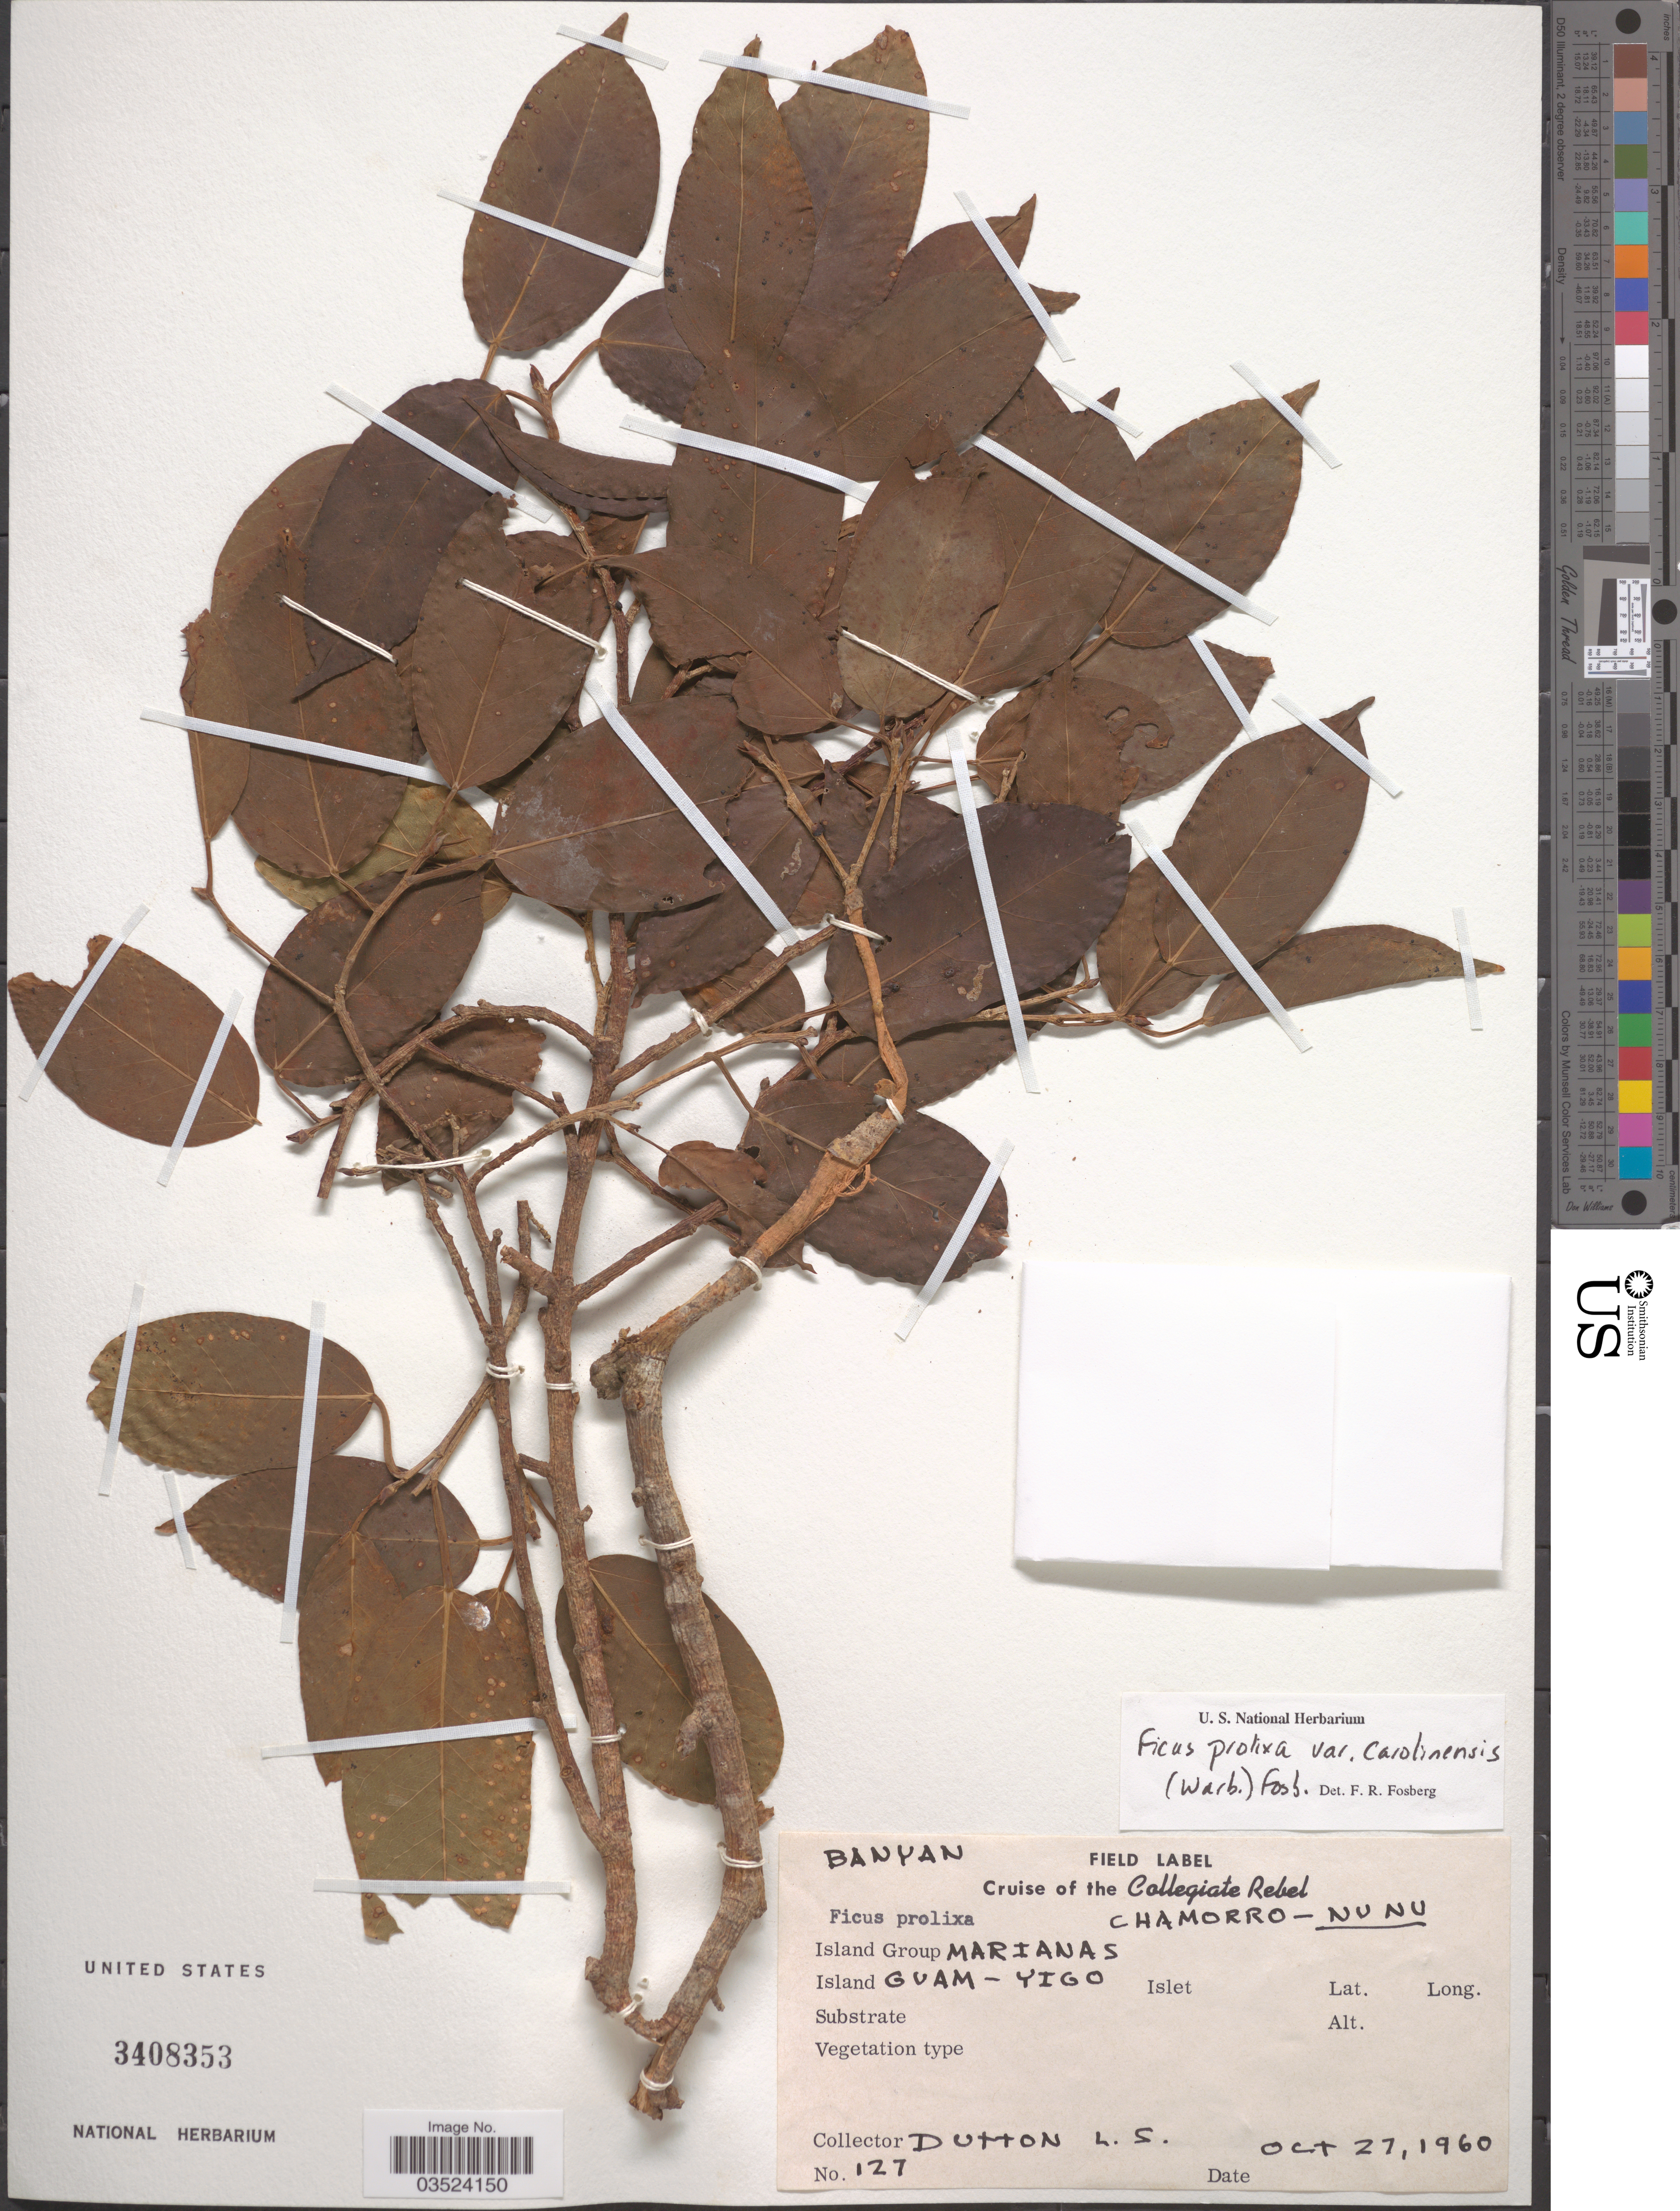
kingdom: Plantae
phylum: Tracheophyta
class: Magnoliopsida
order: Rosales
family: Moraceae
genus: Ficus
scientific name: Ficus prolixa var. carolinensis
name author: (Warb.) Fosberg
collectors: L. Dutton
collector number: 127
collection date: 1960-10-27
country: Guam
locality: Island group Marianas. Yigo. Chamorro - Nunu.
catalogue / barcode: US 3408353